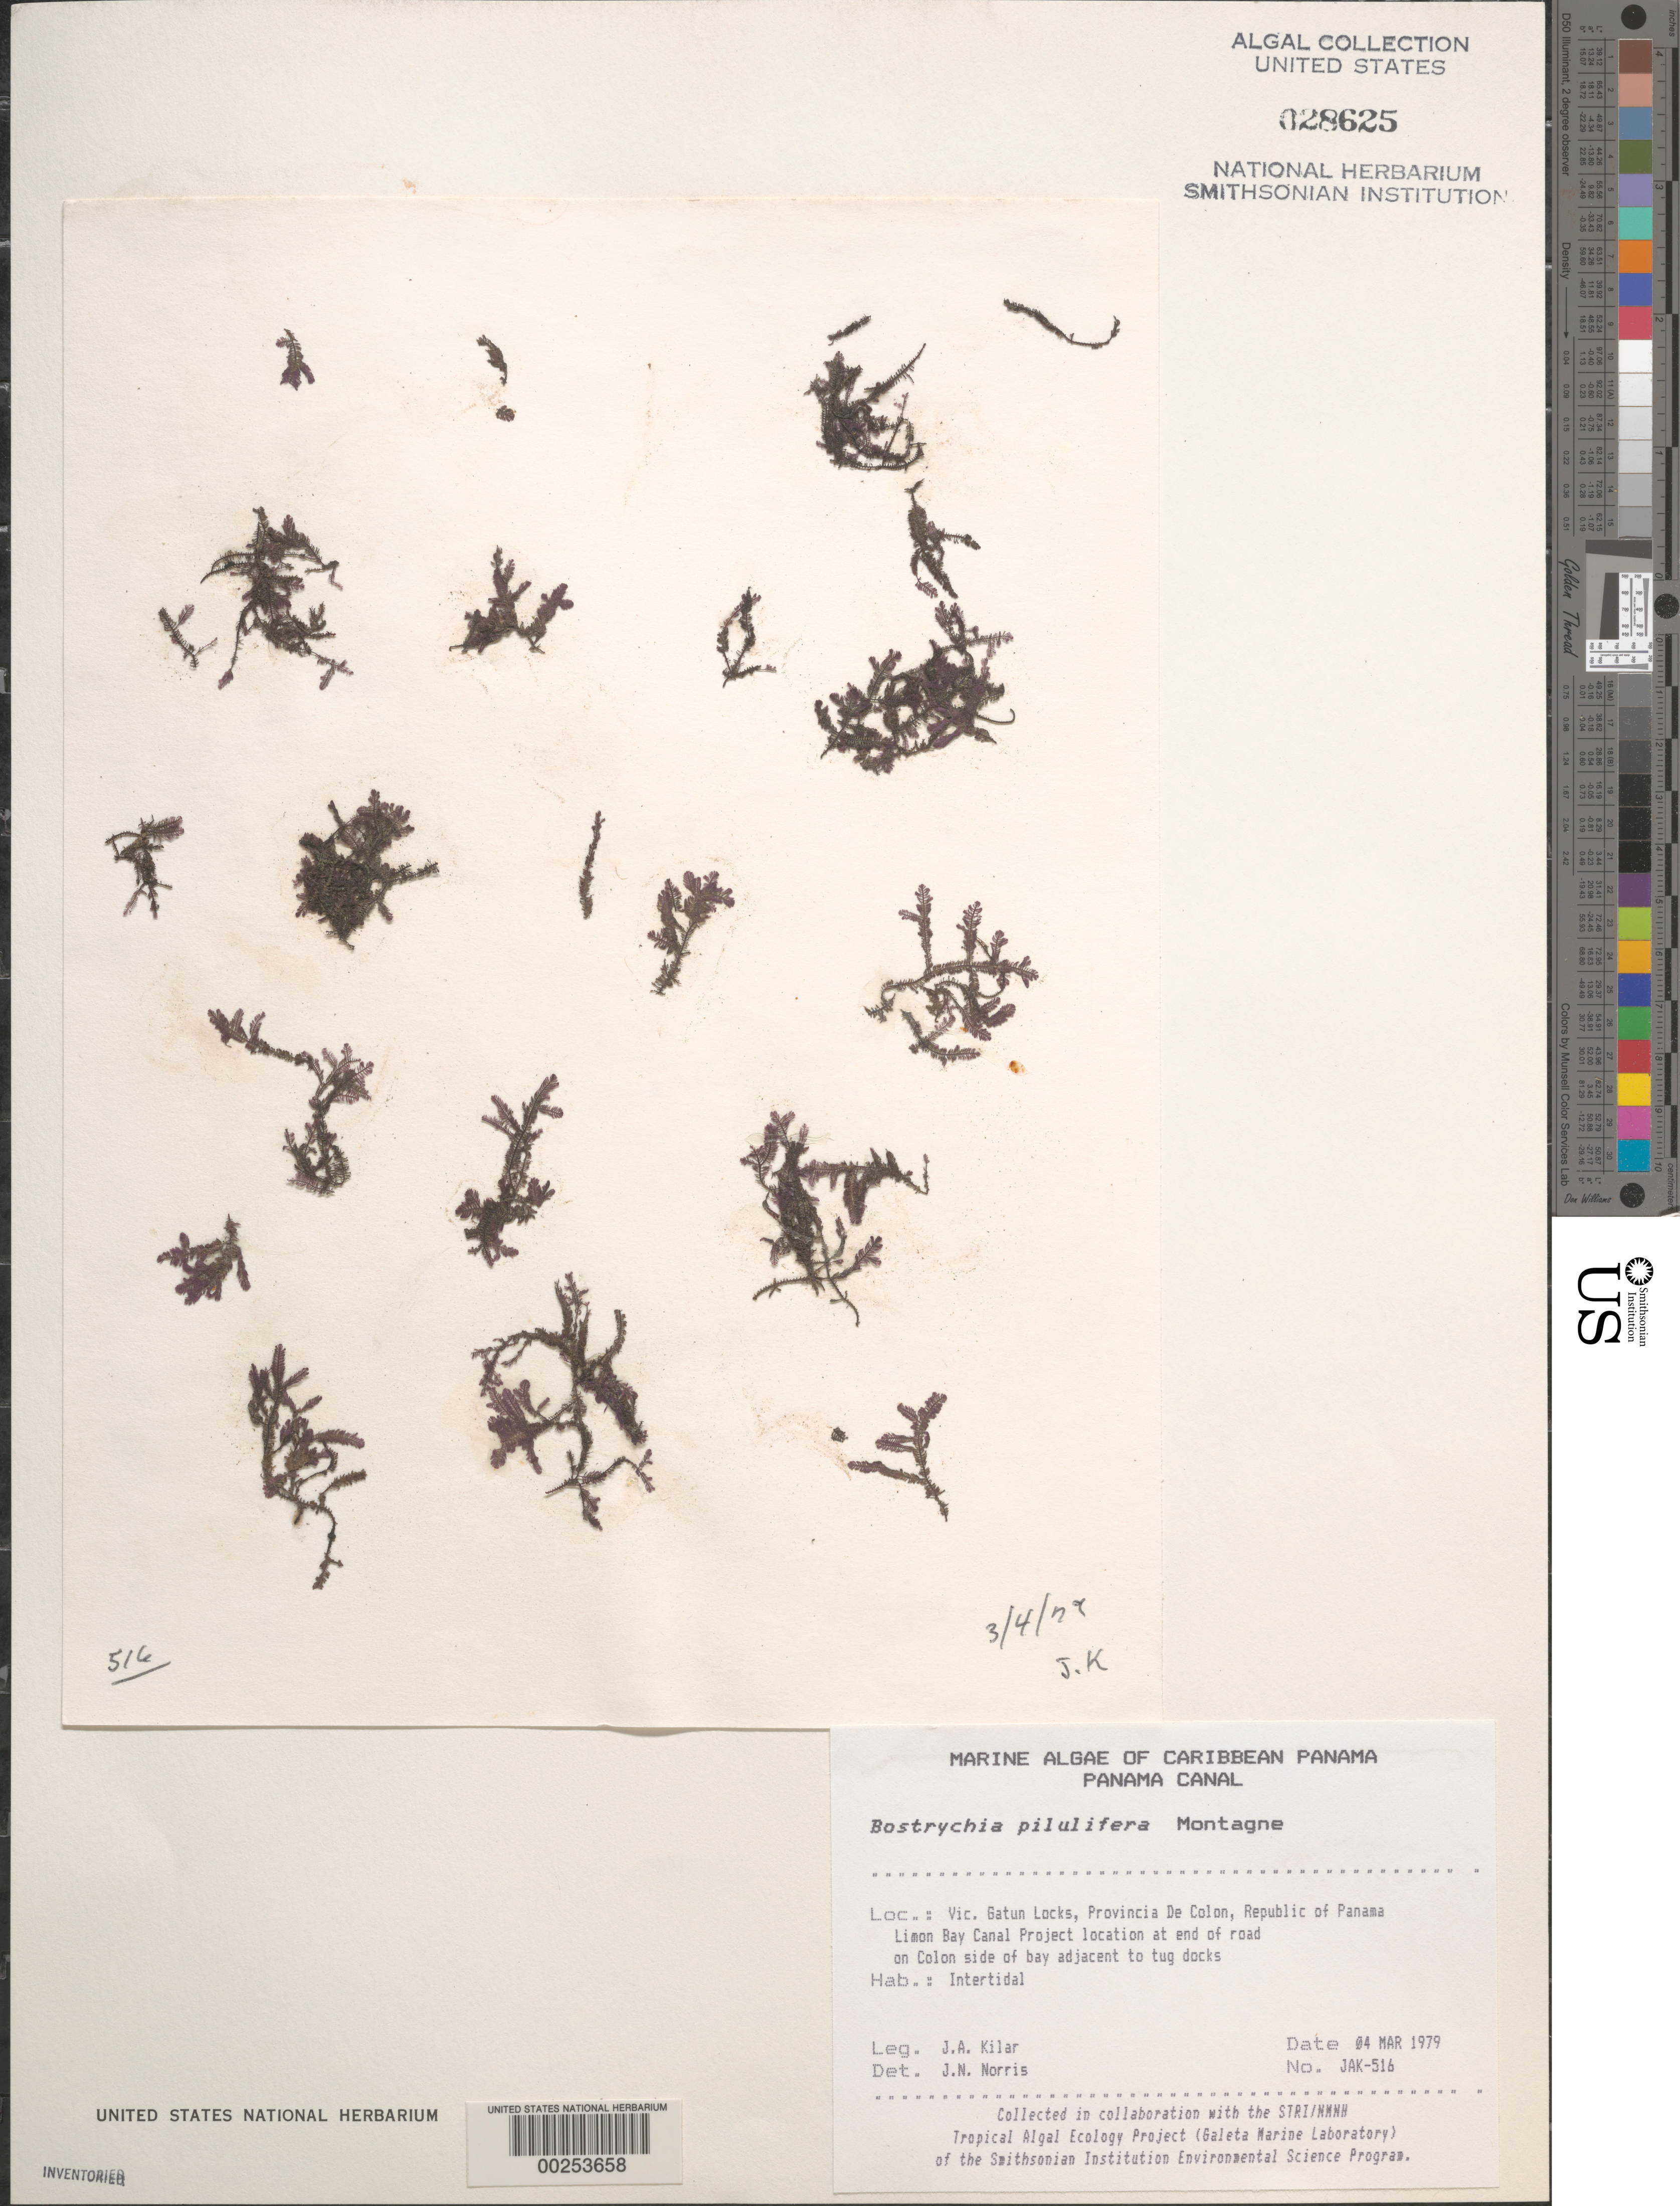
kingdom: Plantae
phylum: Rhodophyta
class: Florideophyceae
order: Ceramiales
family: Rhodomelaceae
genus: Bostrychia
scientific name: Bostrychia pilulifera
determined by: Norris, James N.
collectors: J. A. Kilar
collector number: JAK-516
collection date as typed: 04 Mar 1979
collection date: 1979-03-04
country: Panama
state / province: Colón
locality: Gatun Locks area, Limon Bay Canal Project, Panama Canal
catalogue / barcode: US 28625